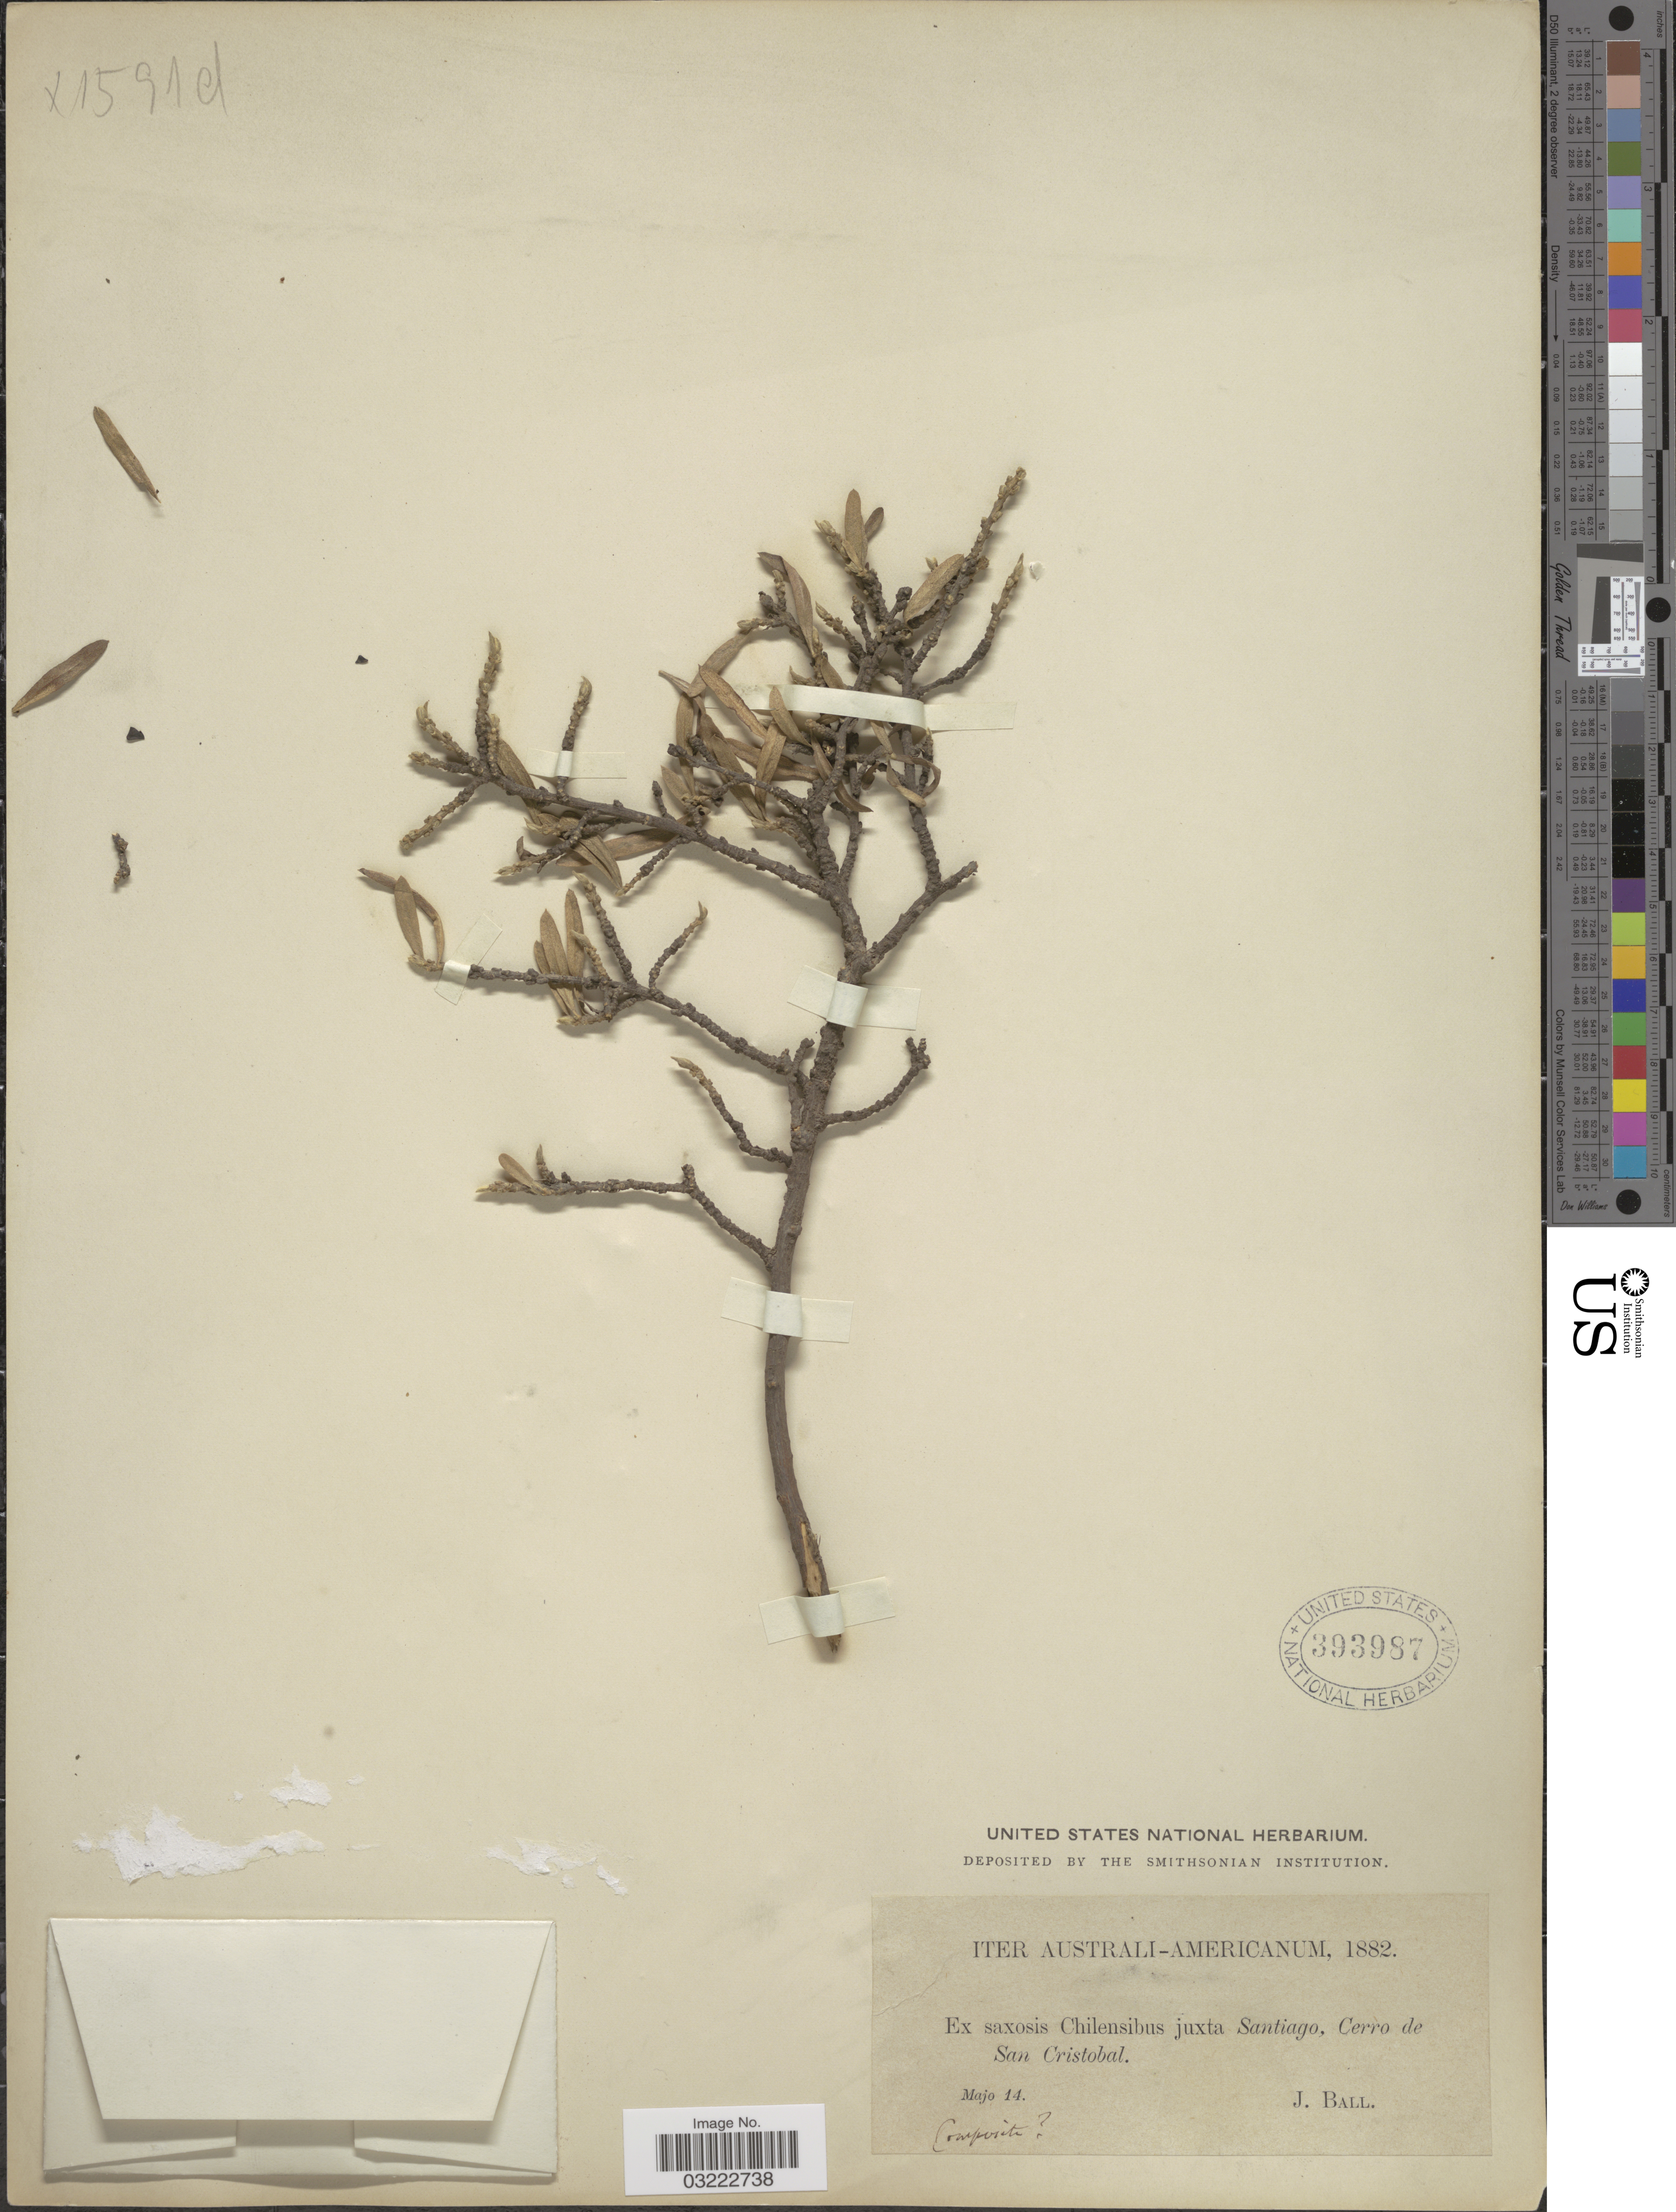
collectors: J. Ball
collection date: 1882-05-14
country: Chile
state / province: Región Metropolitana (RM)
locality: Ex saxosis Chilensibus juxta Santiago, Cerro de San Cristobal.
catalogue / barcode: US 393987